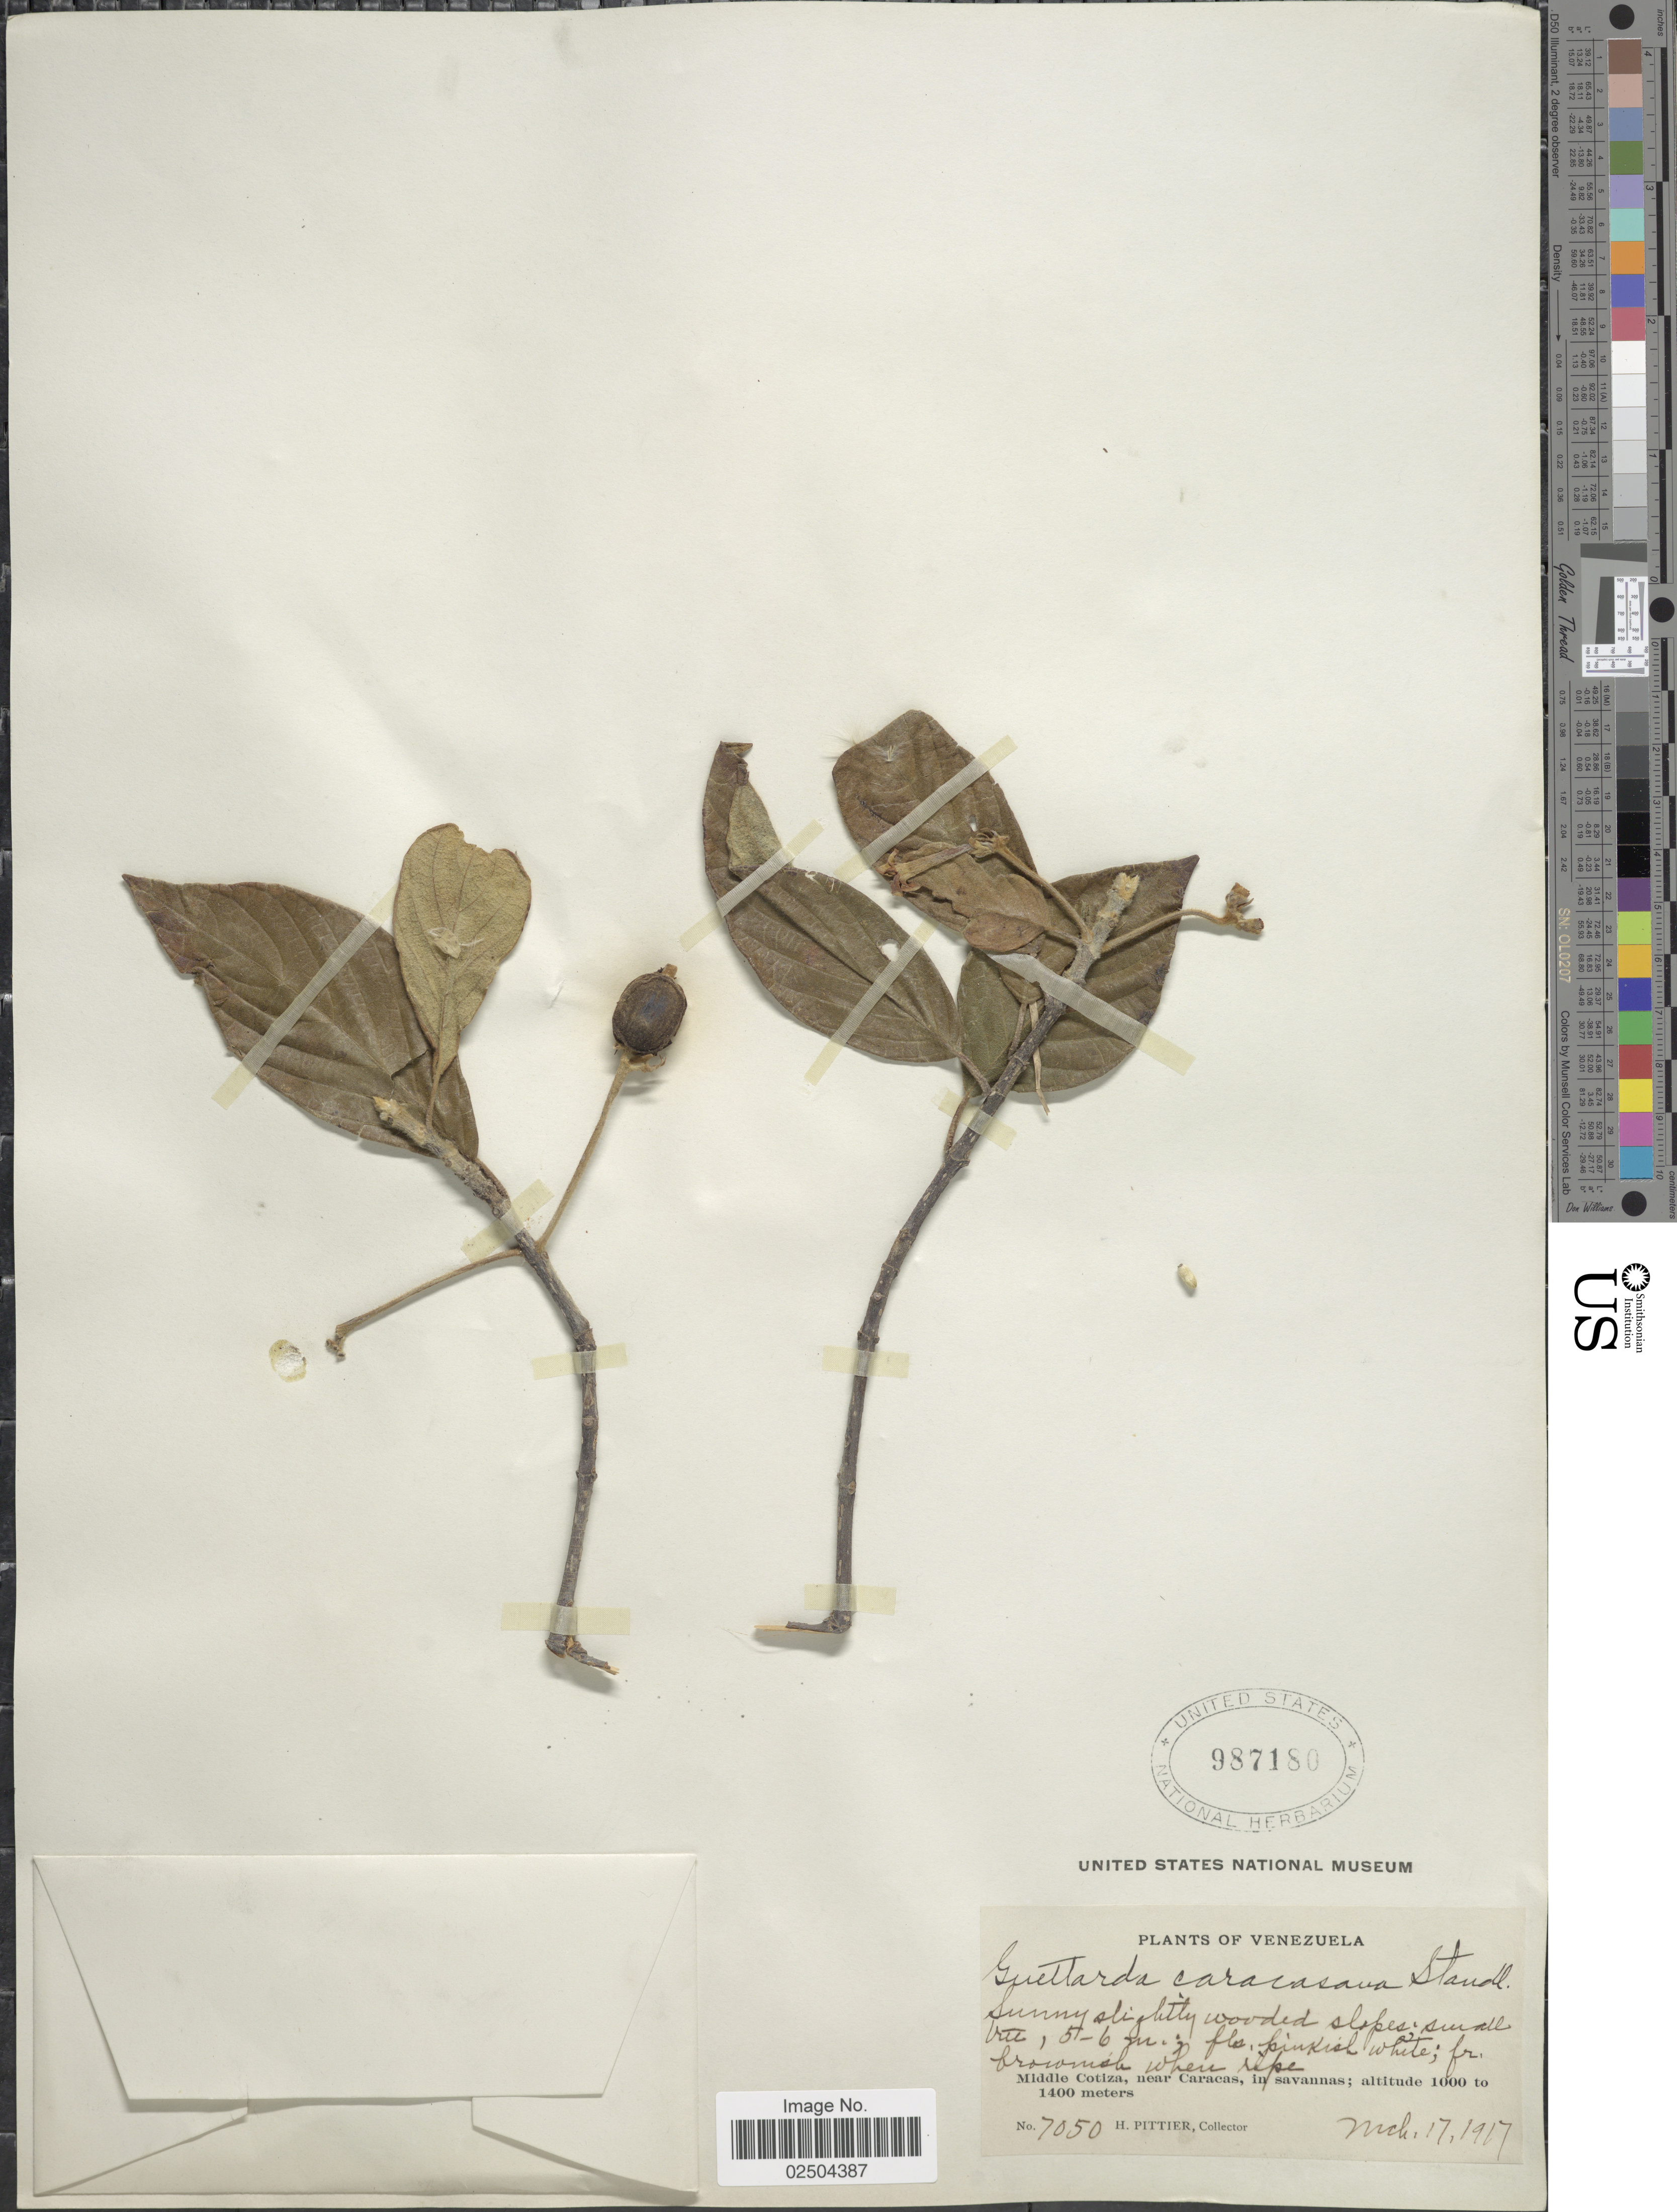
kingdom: Plantae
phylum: Tracheophyta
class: Magnoliopsida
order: Gentianales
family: Rubiaceae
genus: Guettarda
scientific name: Guettarda caracasana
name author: Standl. in Pittier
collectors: H. F. Pittier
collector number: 7050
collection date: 1917-03-17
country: Venezuela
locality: Middle Cotiza, near Caracas, in savannas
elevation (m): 1000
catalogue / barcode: US 987180